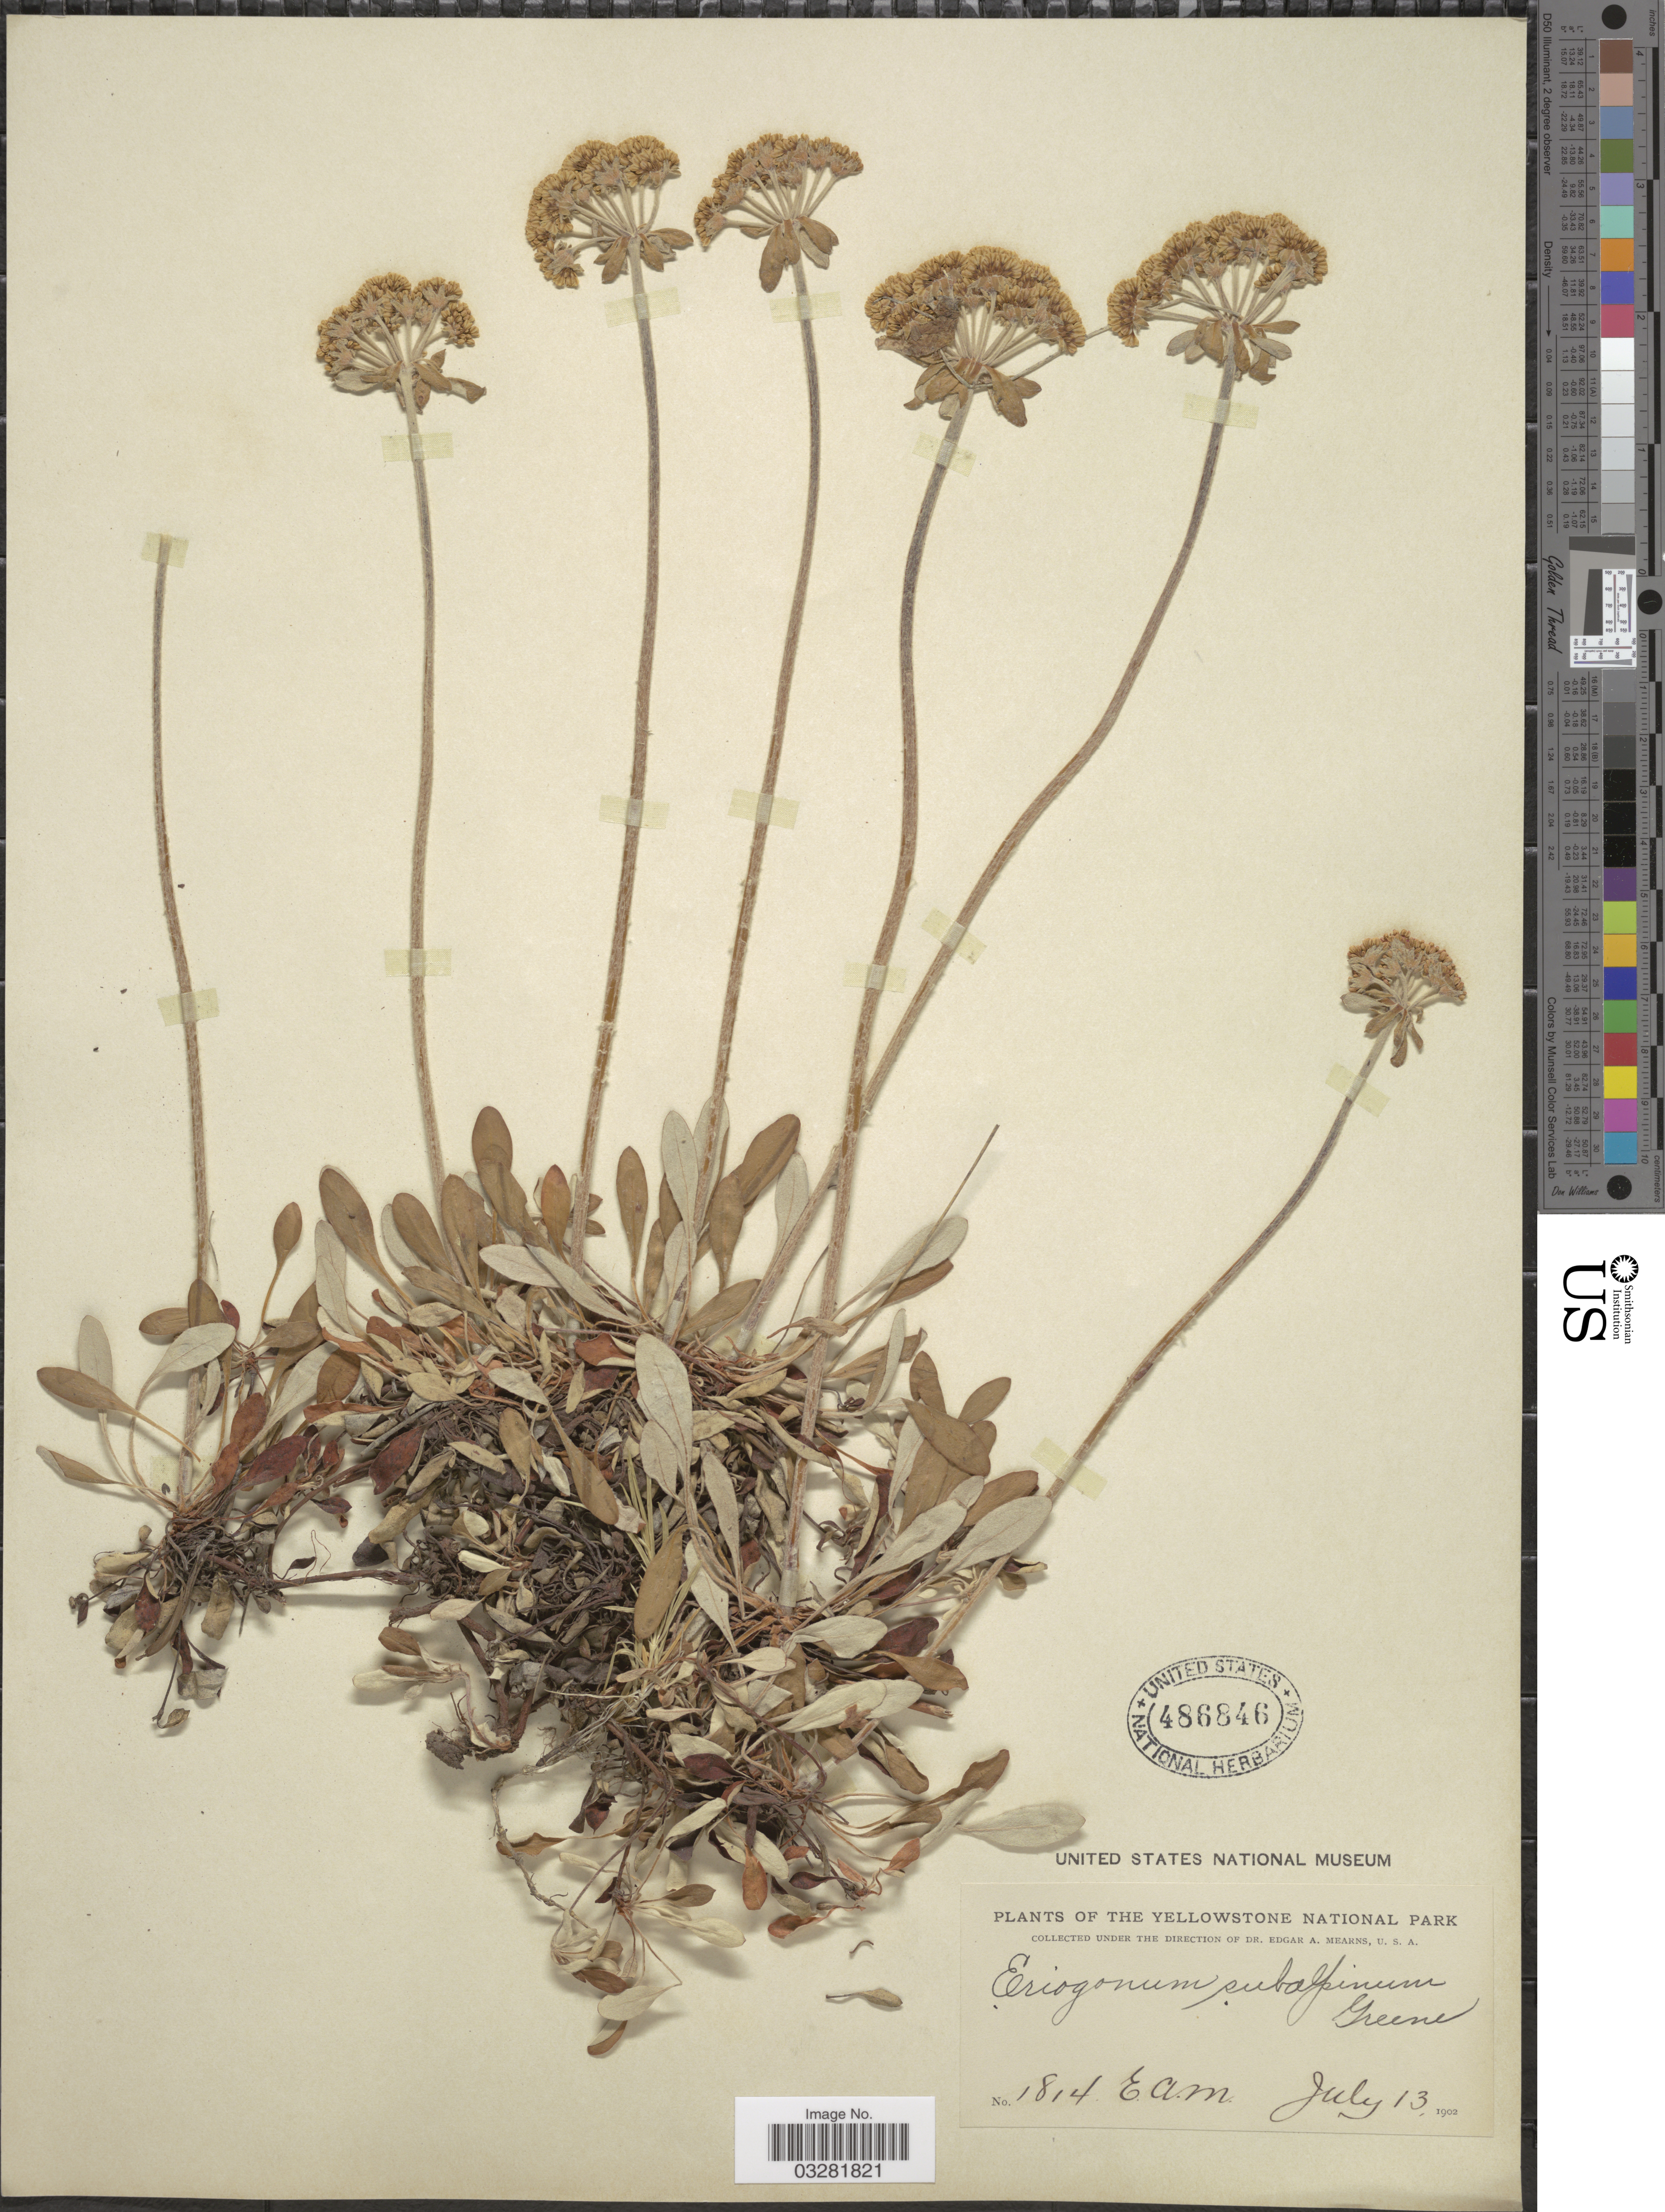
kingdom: Plantae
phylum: Tracheophyta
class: Magnoliopsida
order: Caryophyllales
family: Polygonaceae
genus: Eriogonum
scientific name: Eriogonum umbellatum var. subalpinum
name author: M.E. Jones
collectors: E. A. Mearns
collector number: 1814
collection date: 1902-07-13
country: United States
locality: The Yellowstone National Park.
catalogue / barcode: US 486846